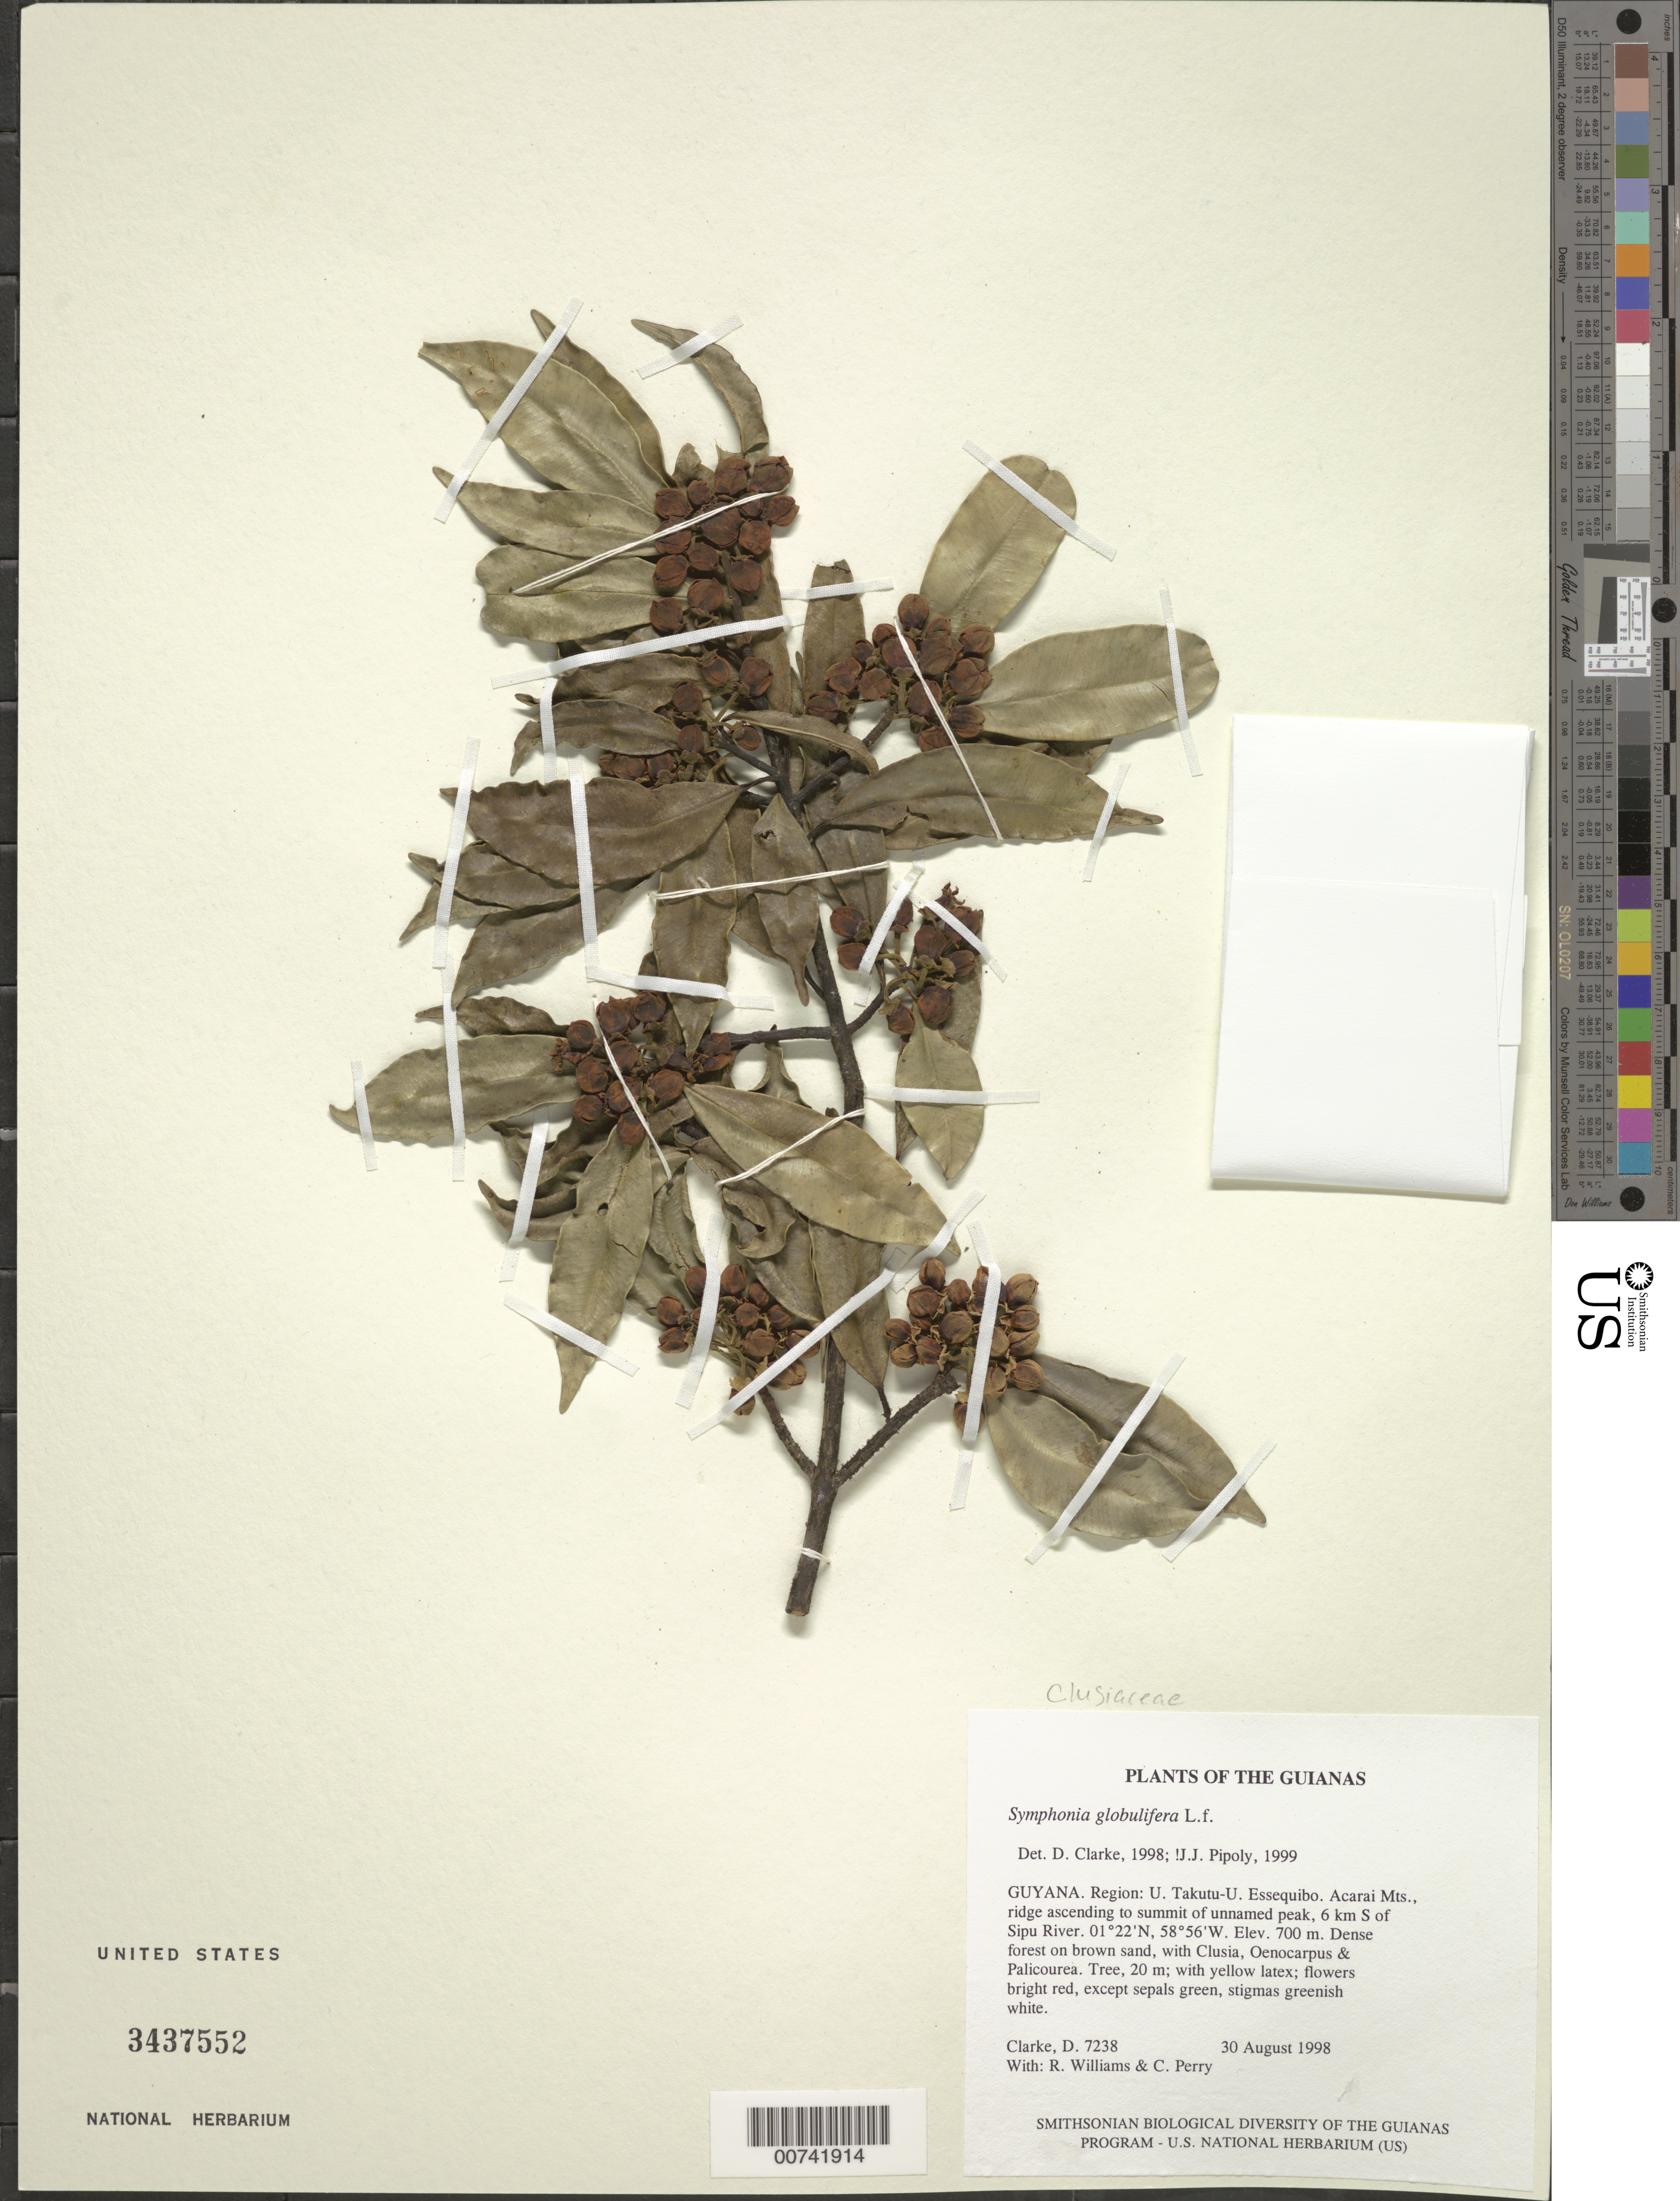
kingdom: Plantae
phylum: Tracheophyta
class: Magnoliopsida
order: Malpighiales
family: Clusiaceae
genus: Symphonia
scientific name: Symphonia globulifera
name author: L. f.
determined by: Pipoly, J. J., III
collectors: H. D. Clarke, R. Williams & C. Perry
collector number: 7238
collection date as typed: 30 August 1998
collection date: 1998-08-30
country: Guyana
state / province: U. Takutu-U. Essequibo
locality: Acarai Mts., ridge ascending to summit of unnamed peak, 6 km S of Sipu River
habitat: Dense forest on brown sand, with Clusia, Oenocarpus & Palicourea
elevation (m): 700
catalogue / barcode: US 3437552